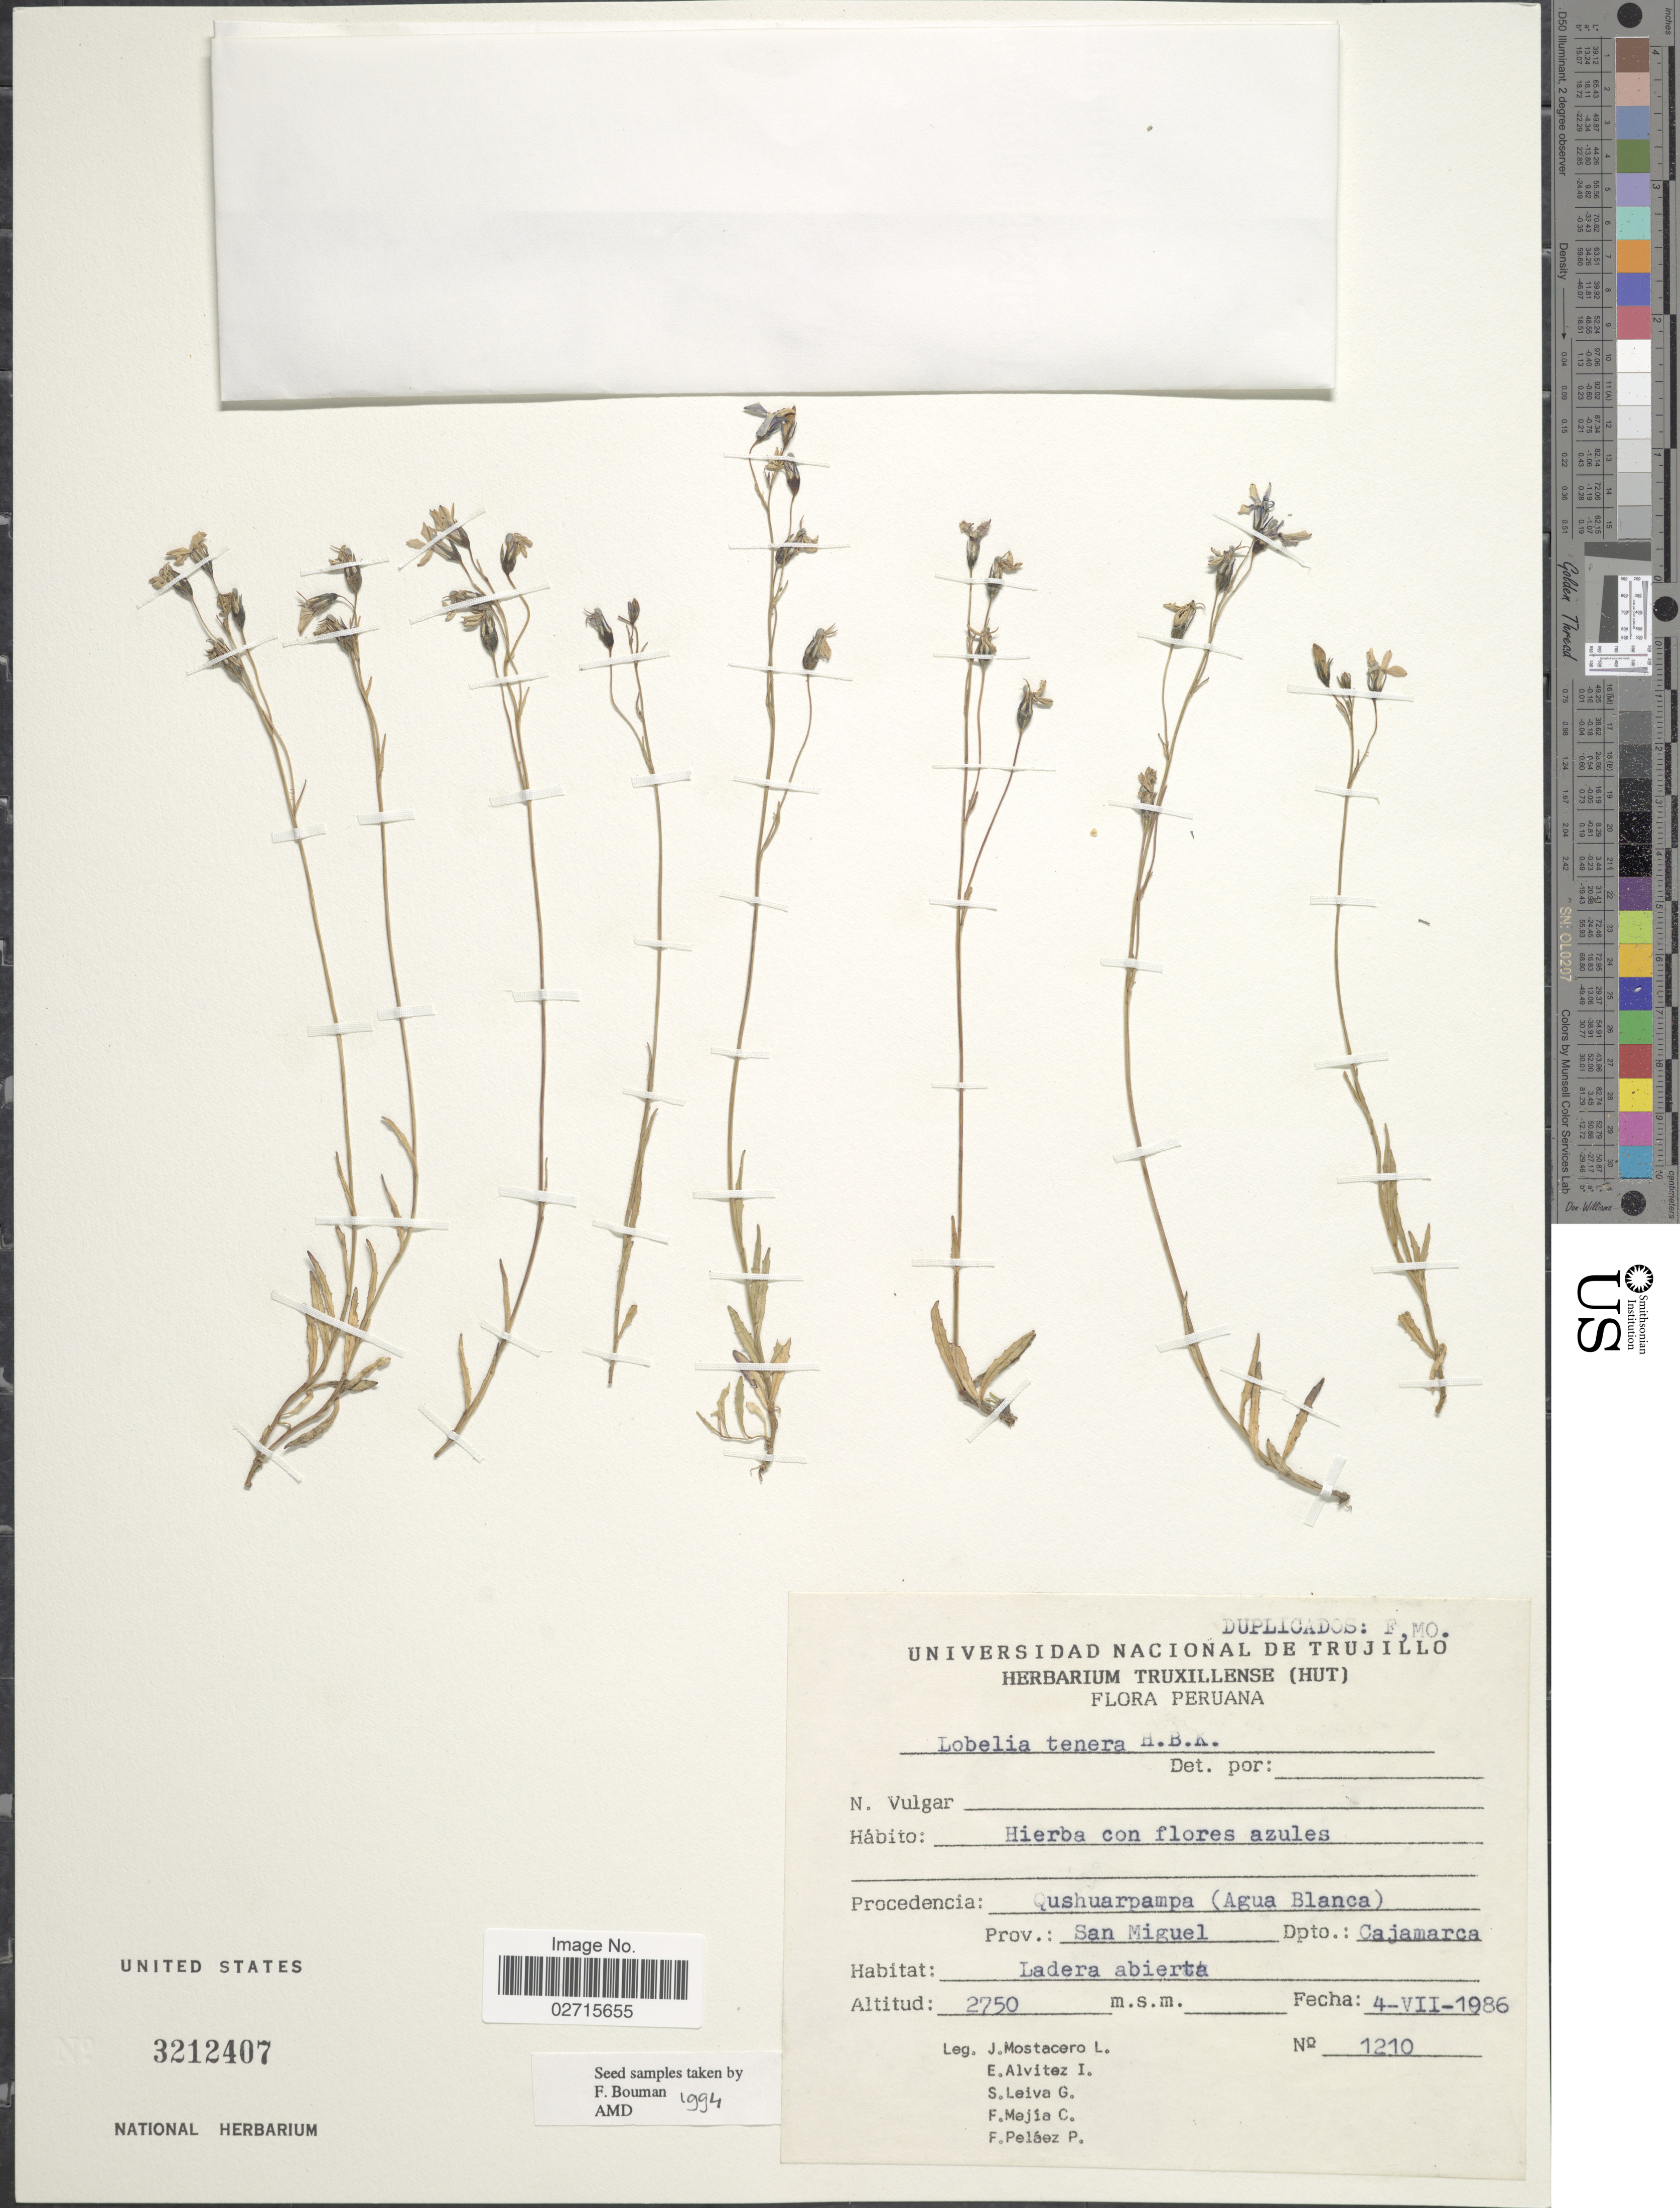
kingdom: Plantae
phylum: Tracheophyta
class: Magnoliopsida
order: Asterales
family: Campanulaceae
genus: Lobelia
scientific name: Lobelia tenera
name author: Kunth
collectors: J. Mostacero L., E. Alvitez I., S. Leiva G., F. Mejia C. & F. Pelaez P.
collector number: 1210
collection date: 1986-07-04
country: Peru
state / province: Cajamarca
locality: Qushuarpampa (Agua Blanca), Prov.: San Miguel.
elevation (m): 2750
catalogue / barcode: US 3212407